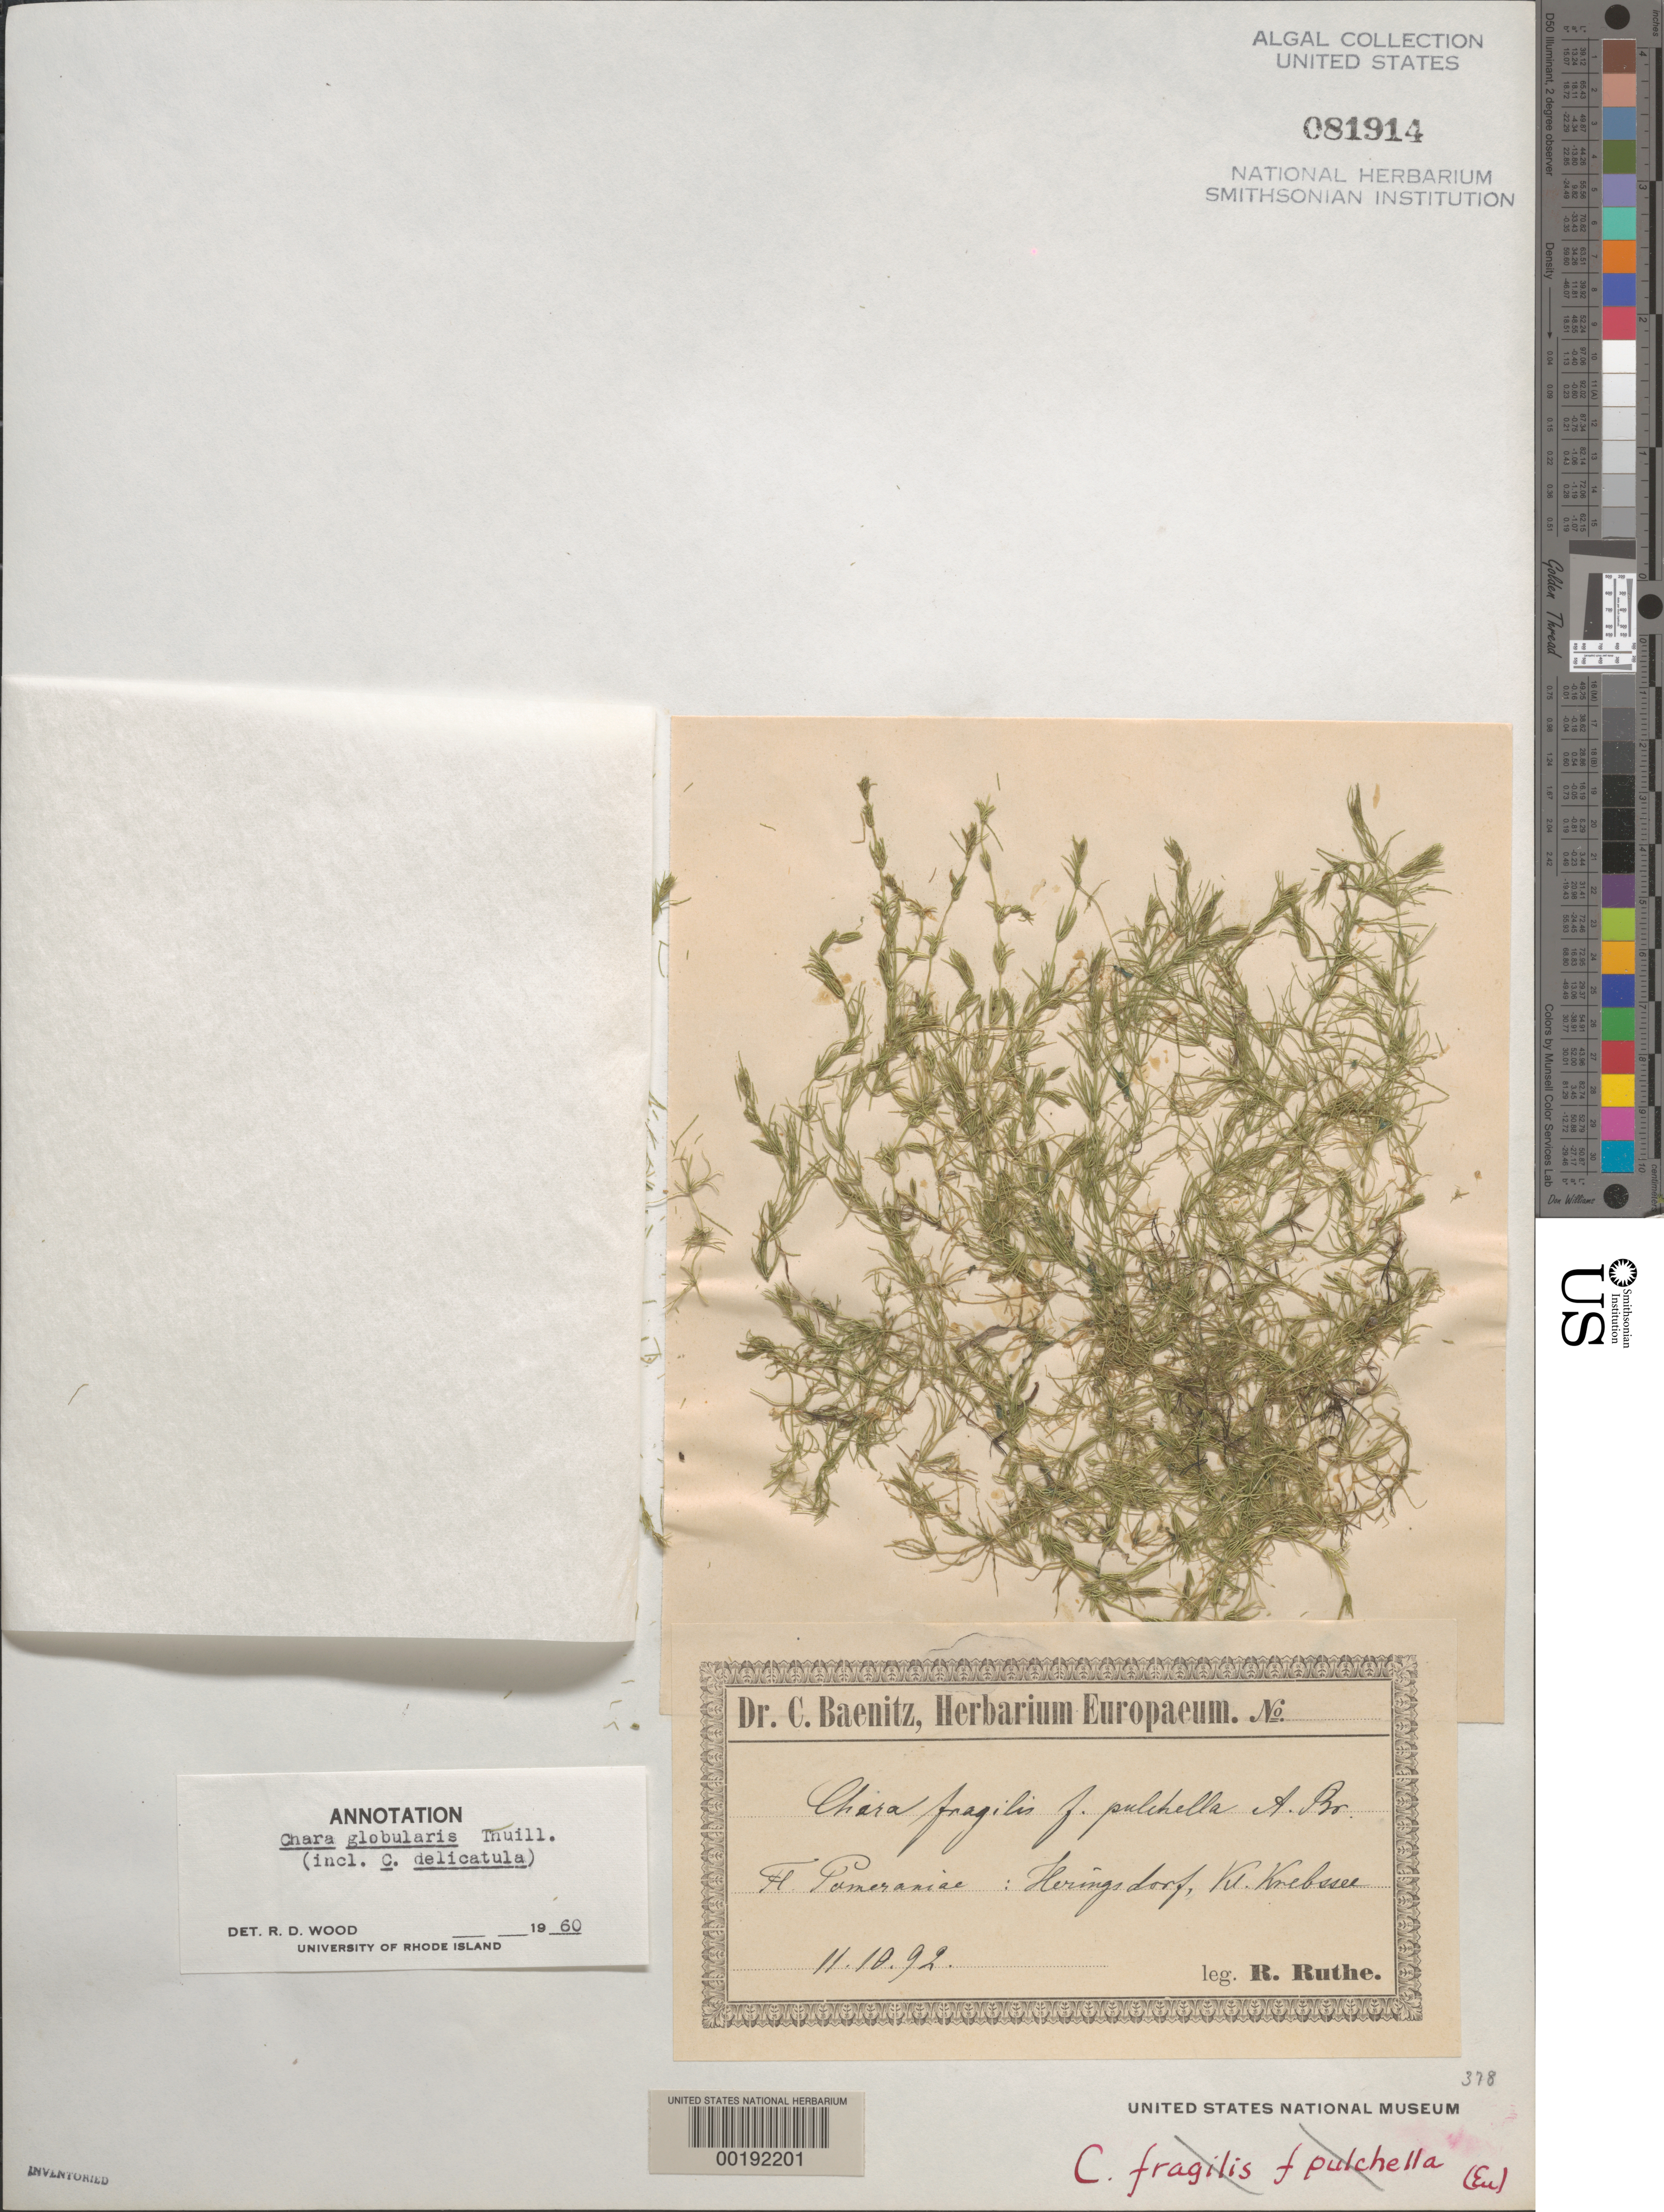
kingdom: Plantae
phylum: Charophyta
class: Charophyceae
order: Charales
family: Characeae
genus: Chara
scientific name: Chara globularis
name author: Thuiller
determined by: Wood, R. D.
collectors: R. Ruthe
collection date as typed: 11 Oct 1892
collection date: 1892-10-11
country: Germany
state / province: Mecklenburg-Vorpommern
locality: Seebad heringsdorf, kleine krebs see, pomerania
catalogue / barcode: US 81914